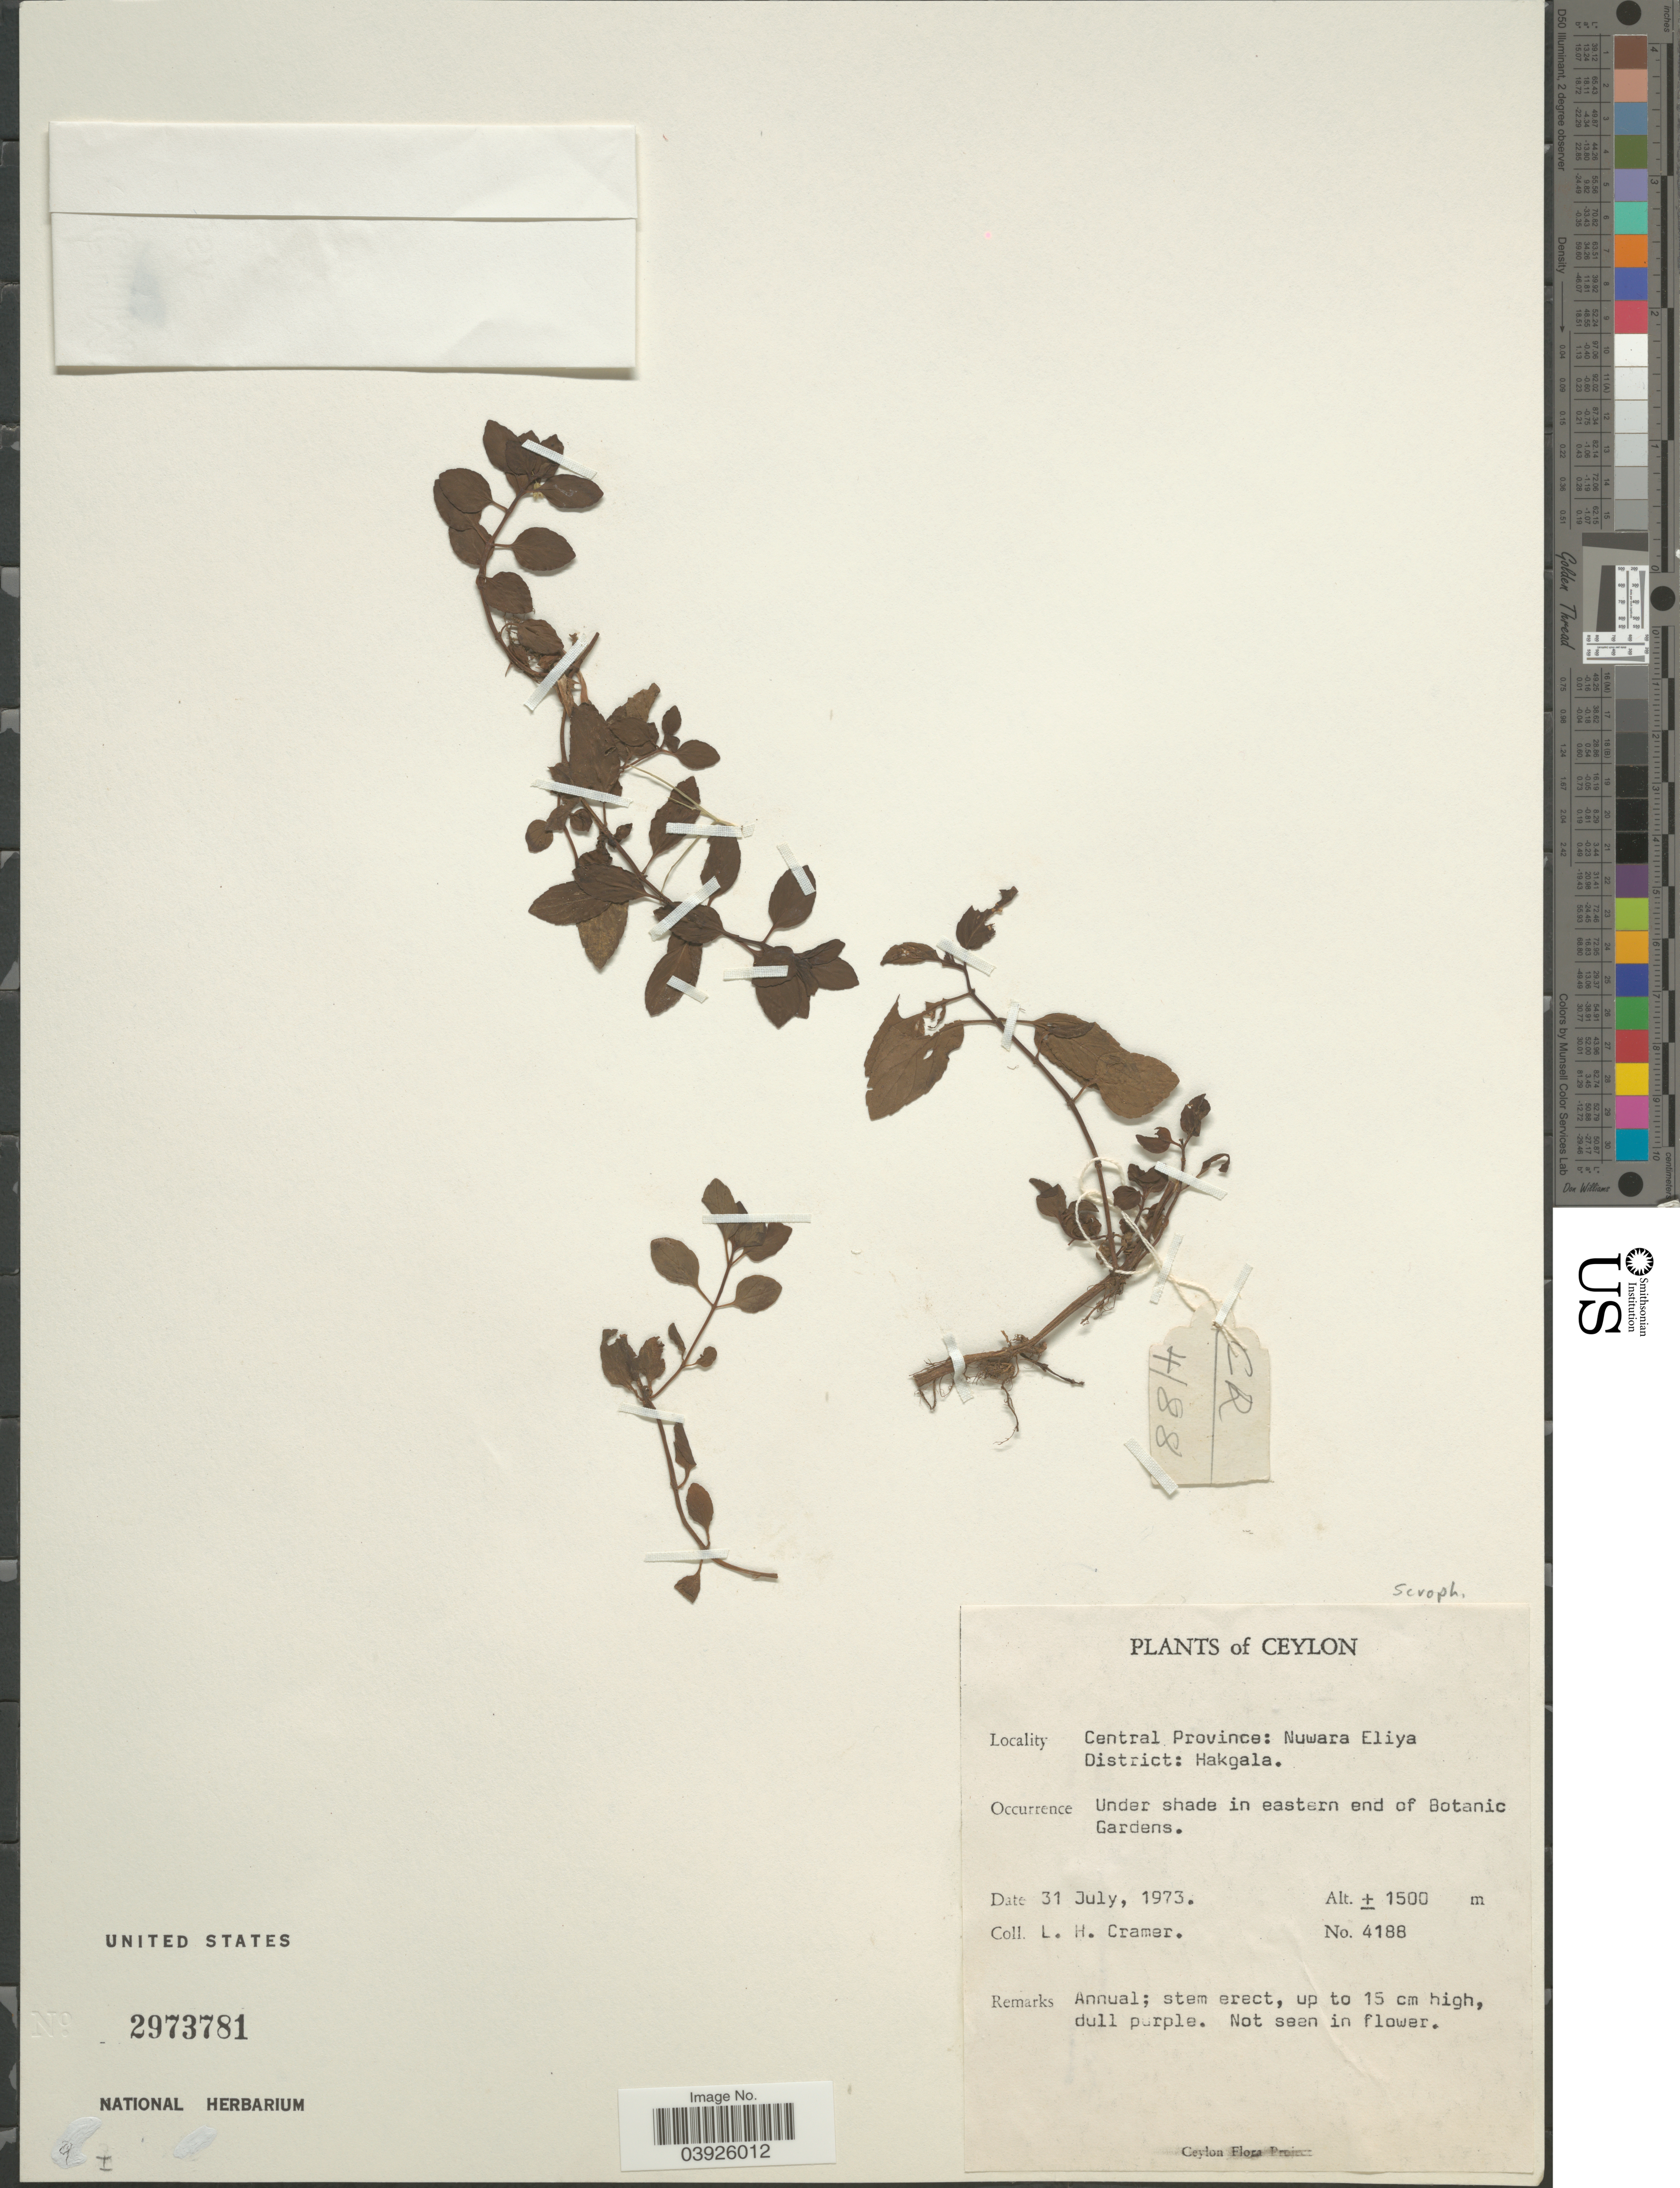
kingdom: Plantae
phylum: Tracheophyta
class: Magnoliopsida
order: Lamiales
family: Scrophulariaceae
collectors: L. H. Cramer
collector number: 4188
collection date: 1973-07-31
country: Sri Lanka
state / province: Central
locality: Nuwara Eliya District: Hakgala. Under shade in eastern end of Botanic Gardens.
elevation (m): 1500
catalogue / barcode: US 2973781